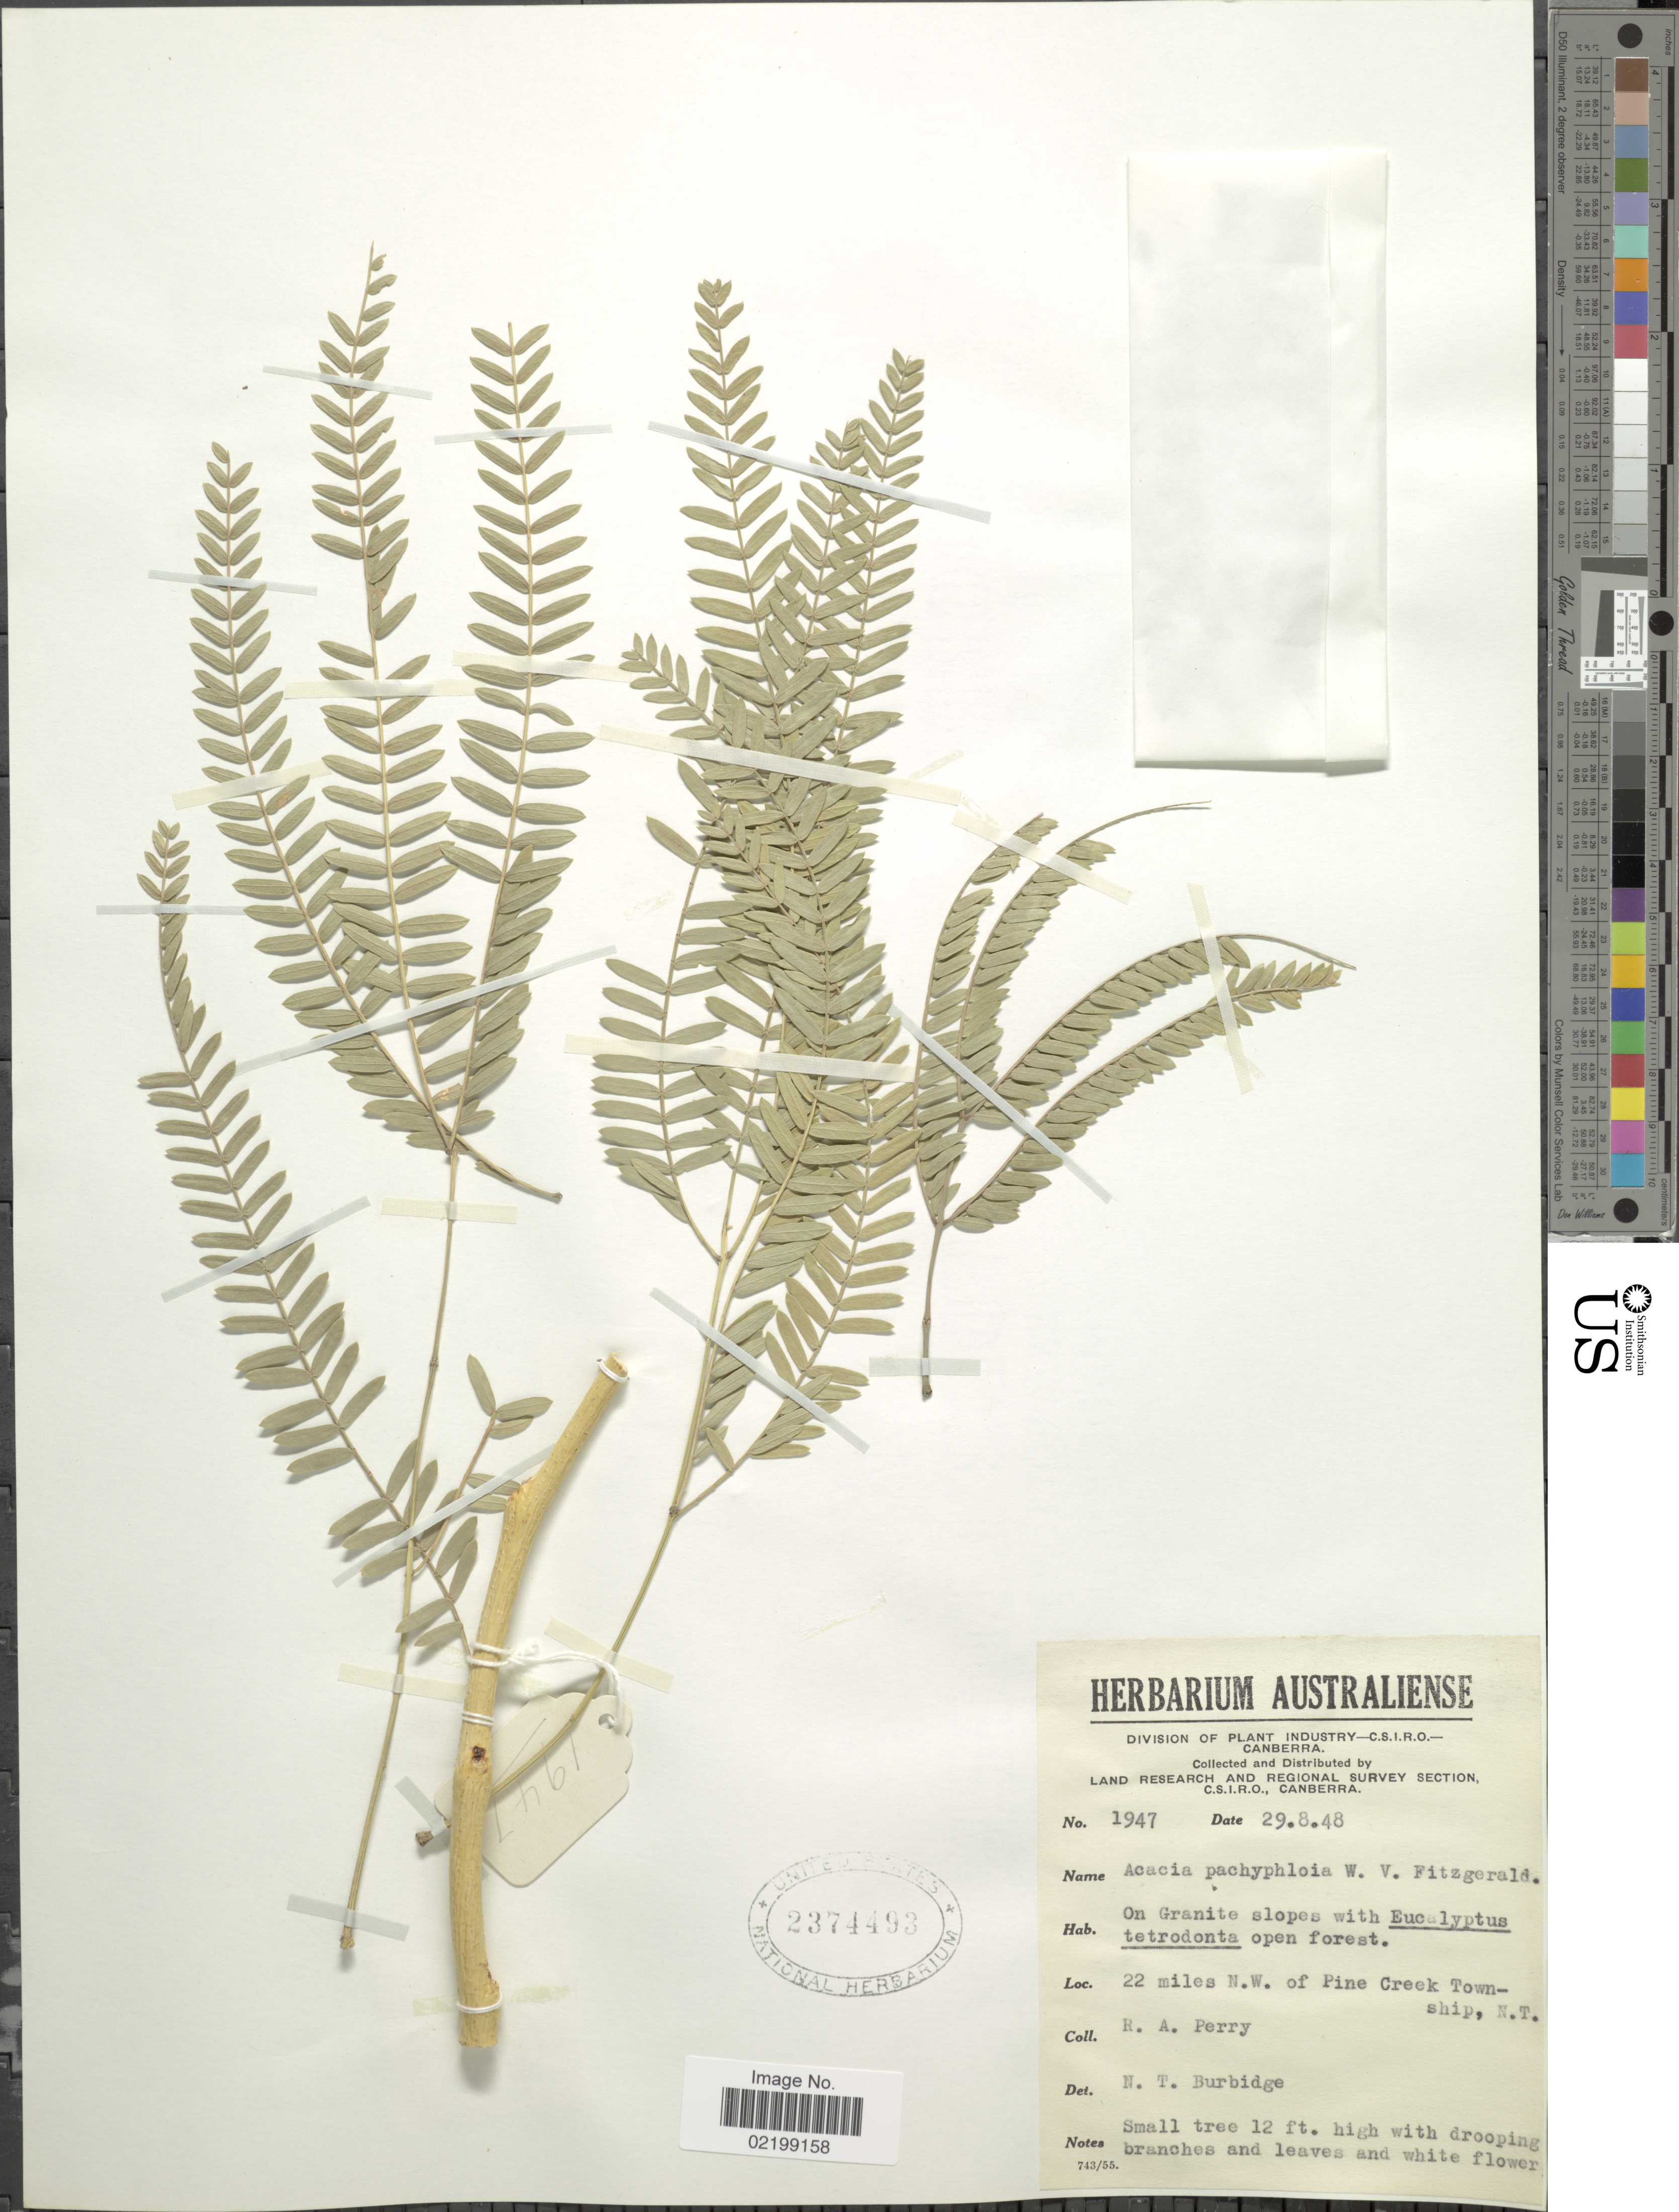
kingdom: Plantae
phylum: Tracheophyta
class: Magnoliopsida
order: Fabales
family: Fabaceae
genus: Acacia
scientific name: Acacia pachyphloia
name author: W. Fitzg.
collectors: Perry, R. A.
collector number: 1947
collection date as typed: Transcribed d/m/y: 29/8/48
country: Australia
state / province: Northern Territory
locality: Open forest, 22 miles N.W. of Pine Creek Township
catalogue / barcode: US 2374493